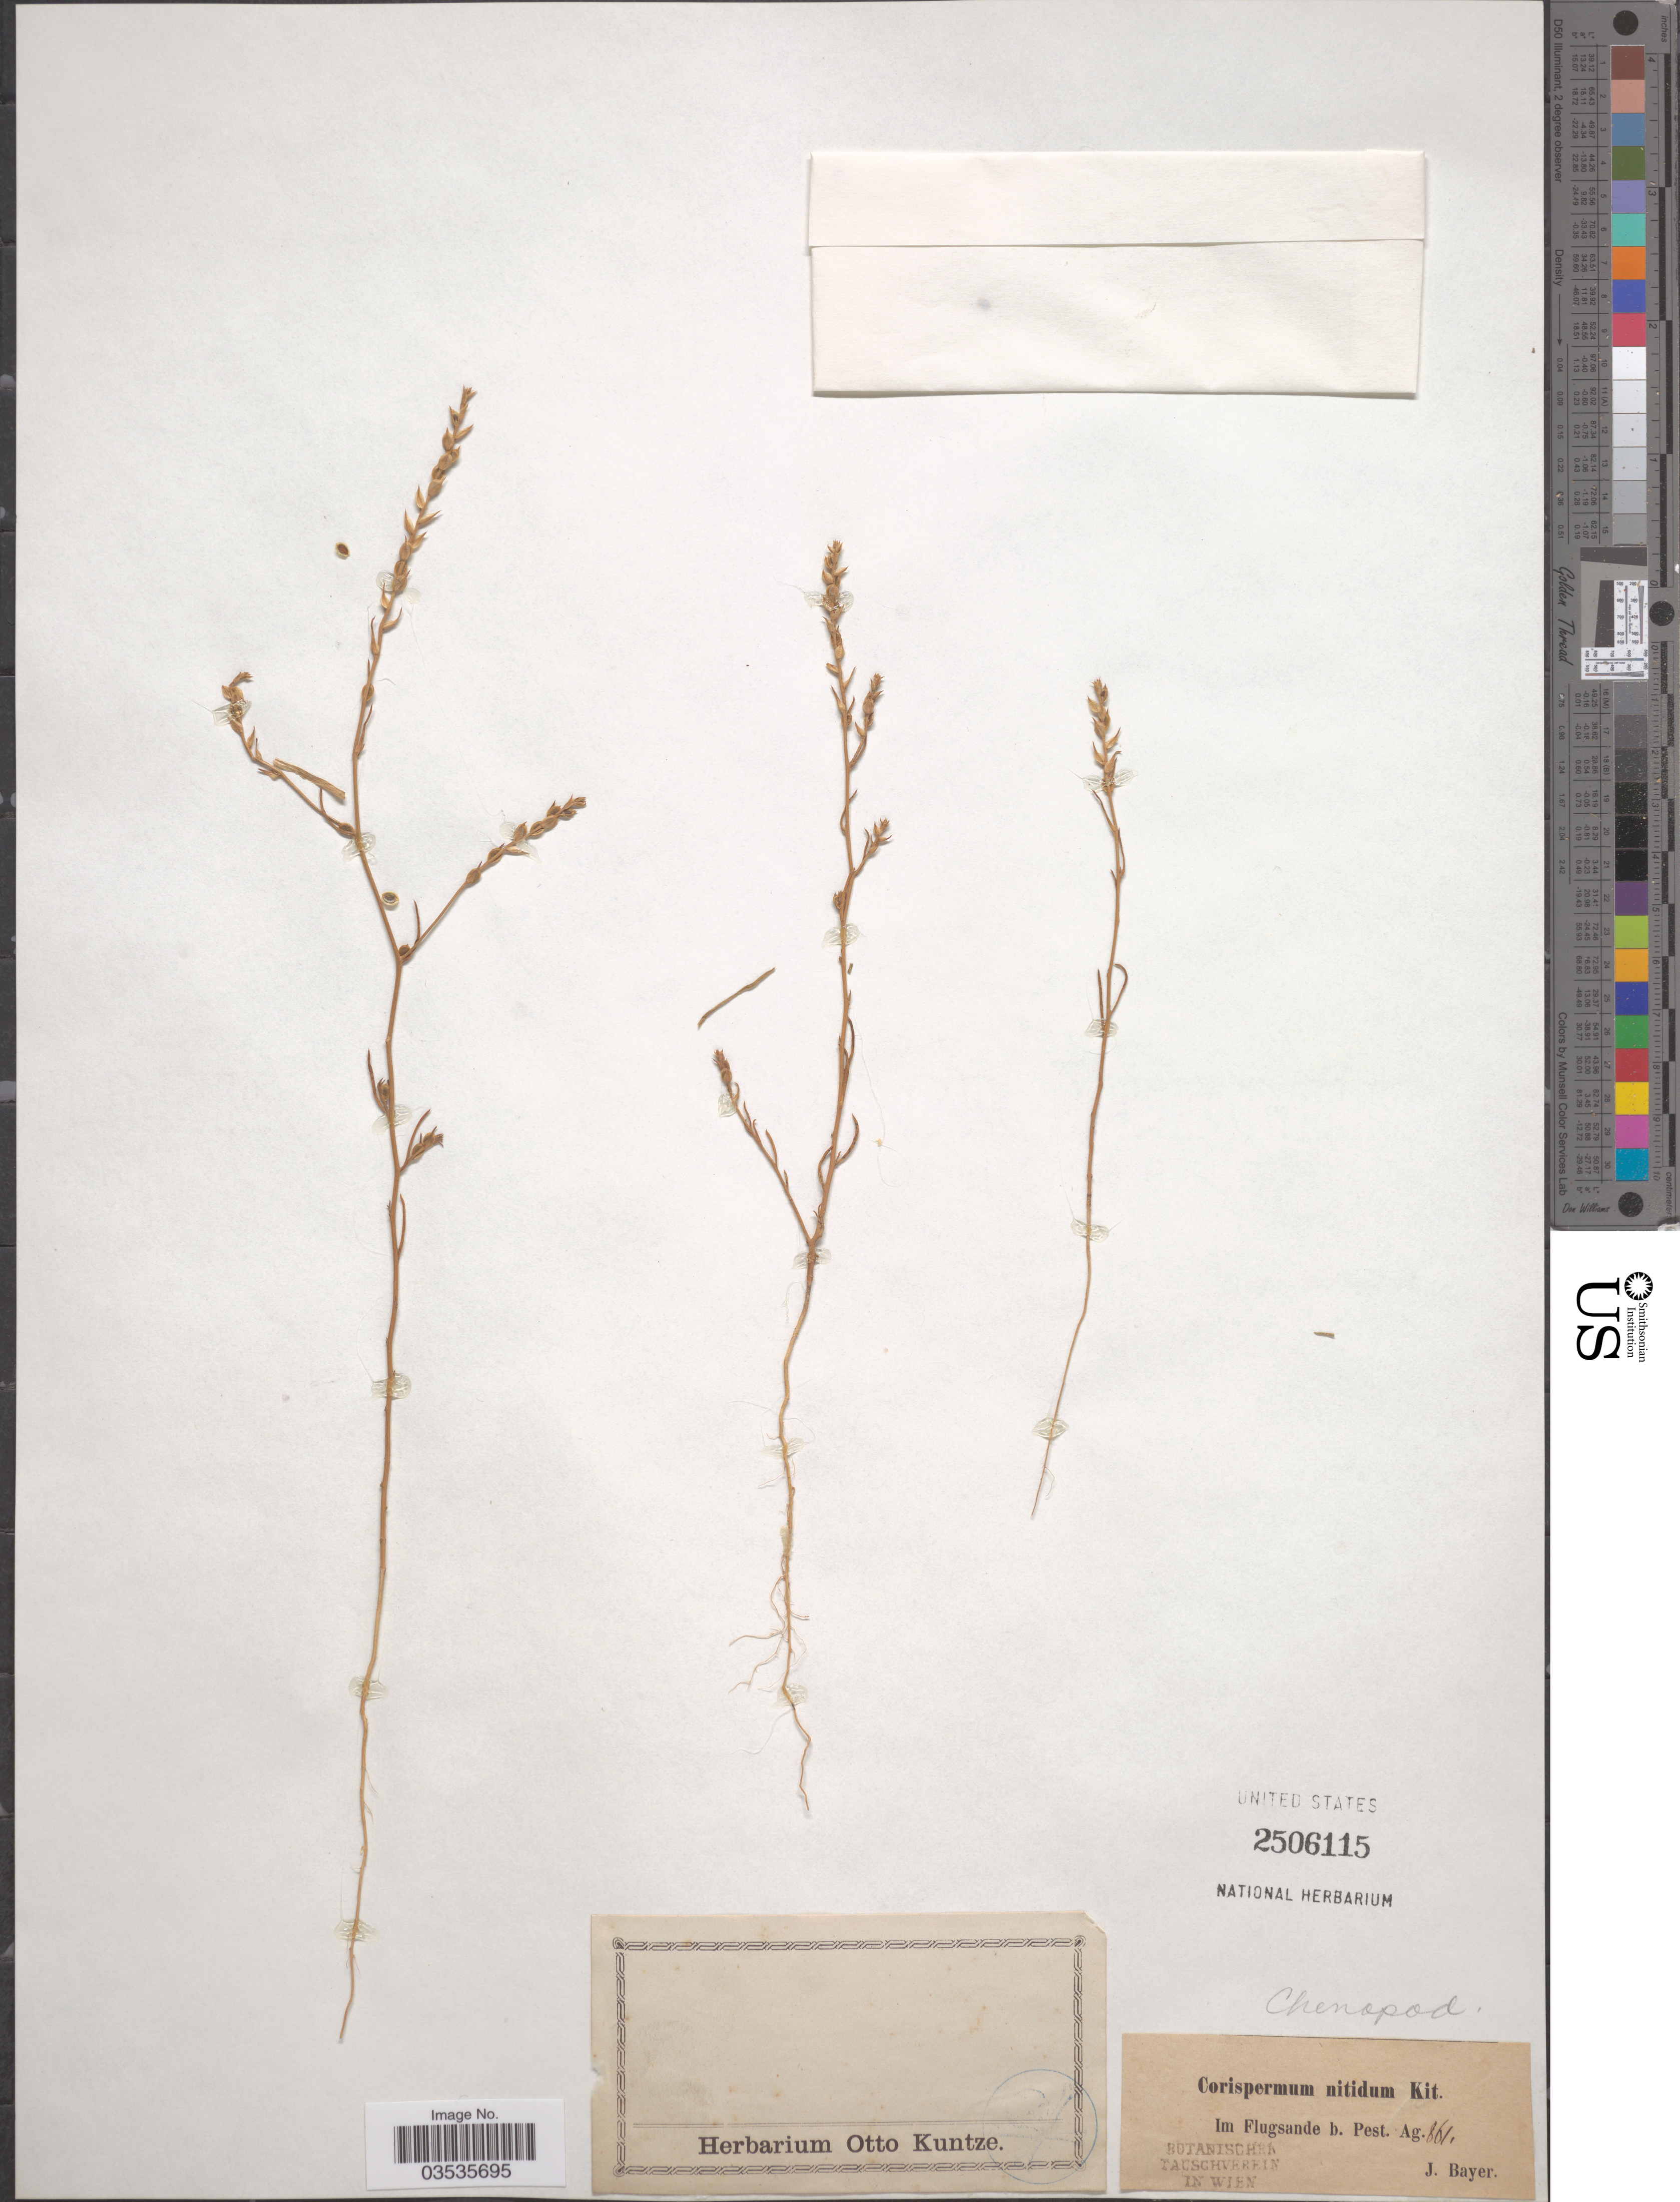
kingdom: Plantae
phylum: Tracheophyta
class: Magnoliopsida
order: Caryophyllales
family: Amaranthaceae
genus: Corispermum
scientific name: Corispermum nitidum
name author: Kit. ex Schult.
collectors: J. Bayer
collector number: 861*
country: Hungary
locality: Im Flugsande b. Pest. Ag.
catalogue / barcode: US 2506115